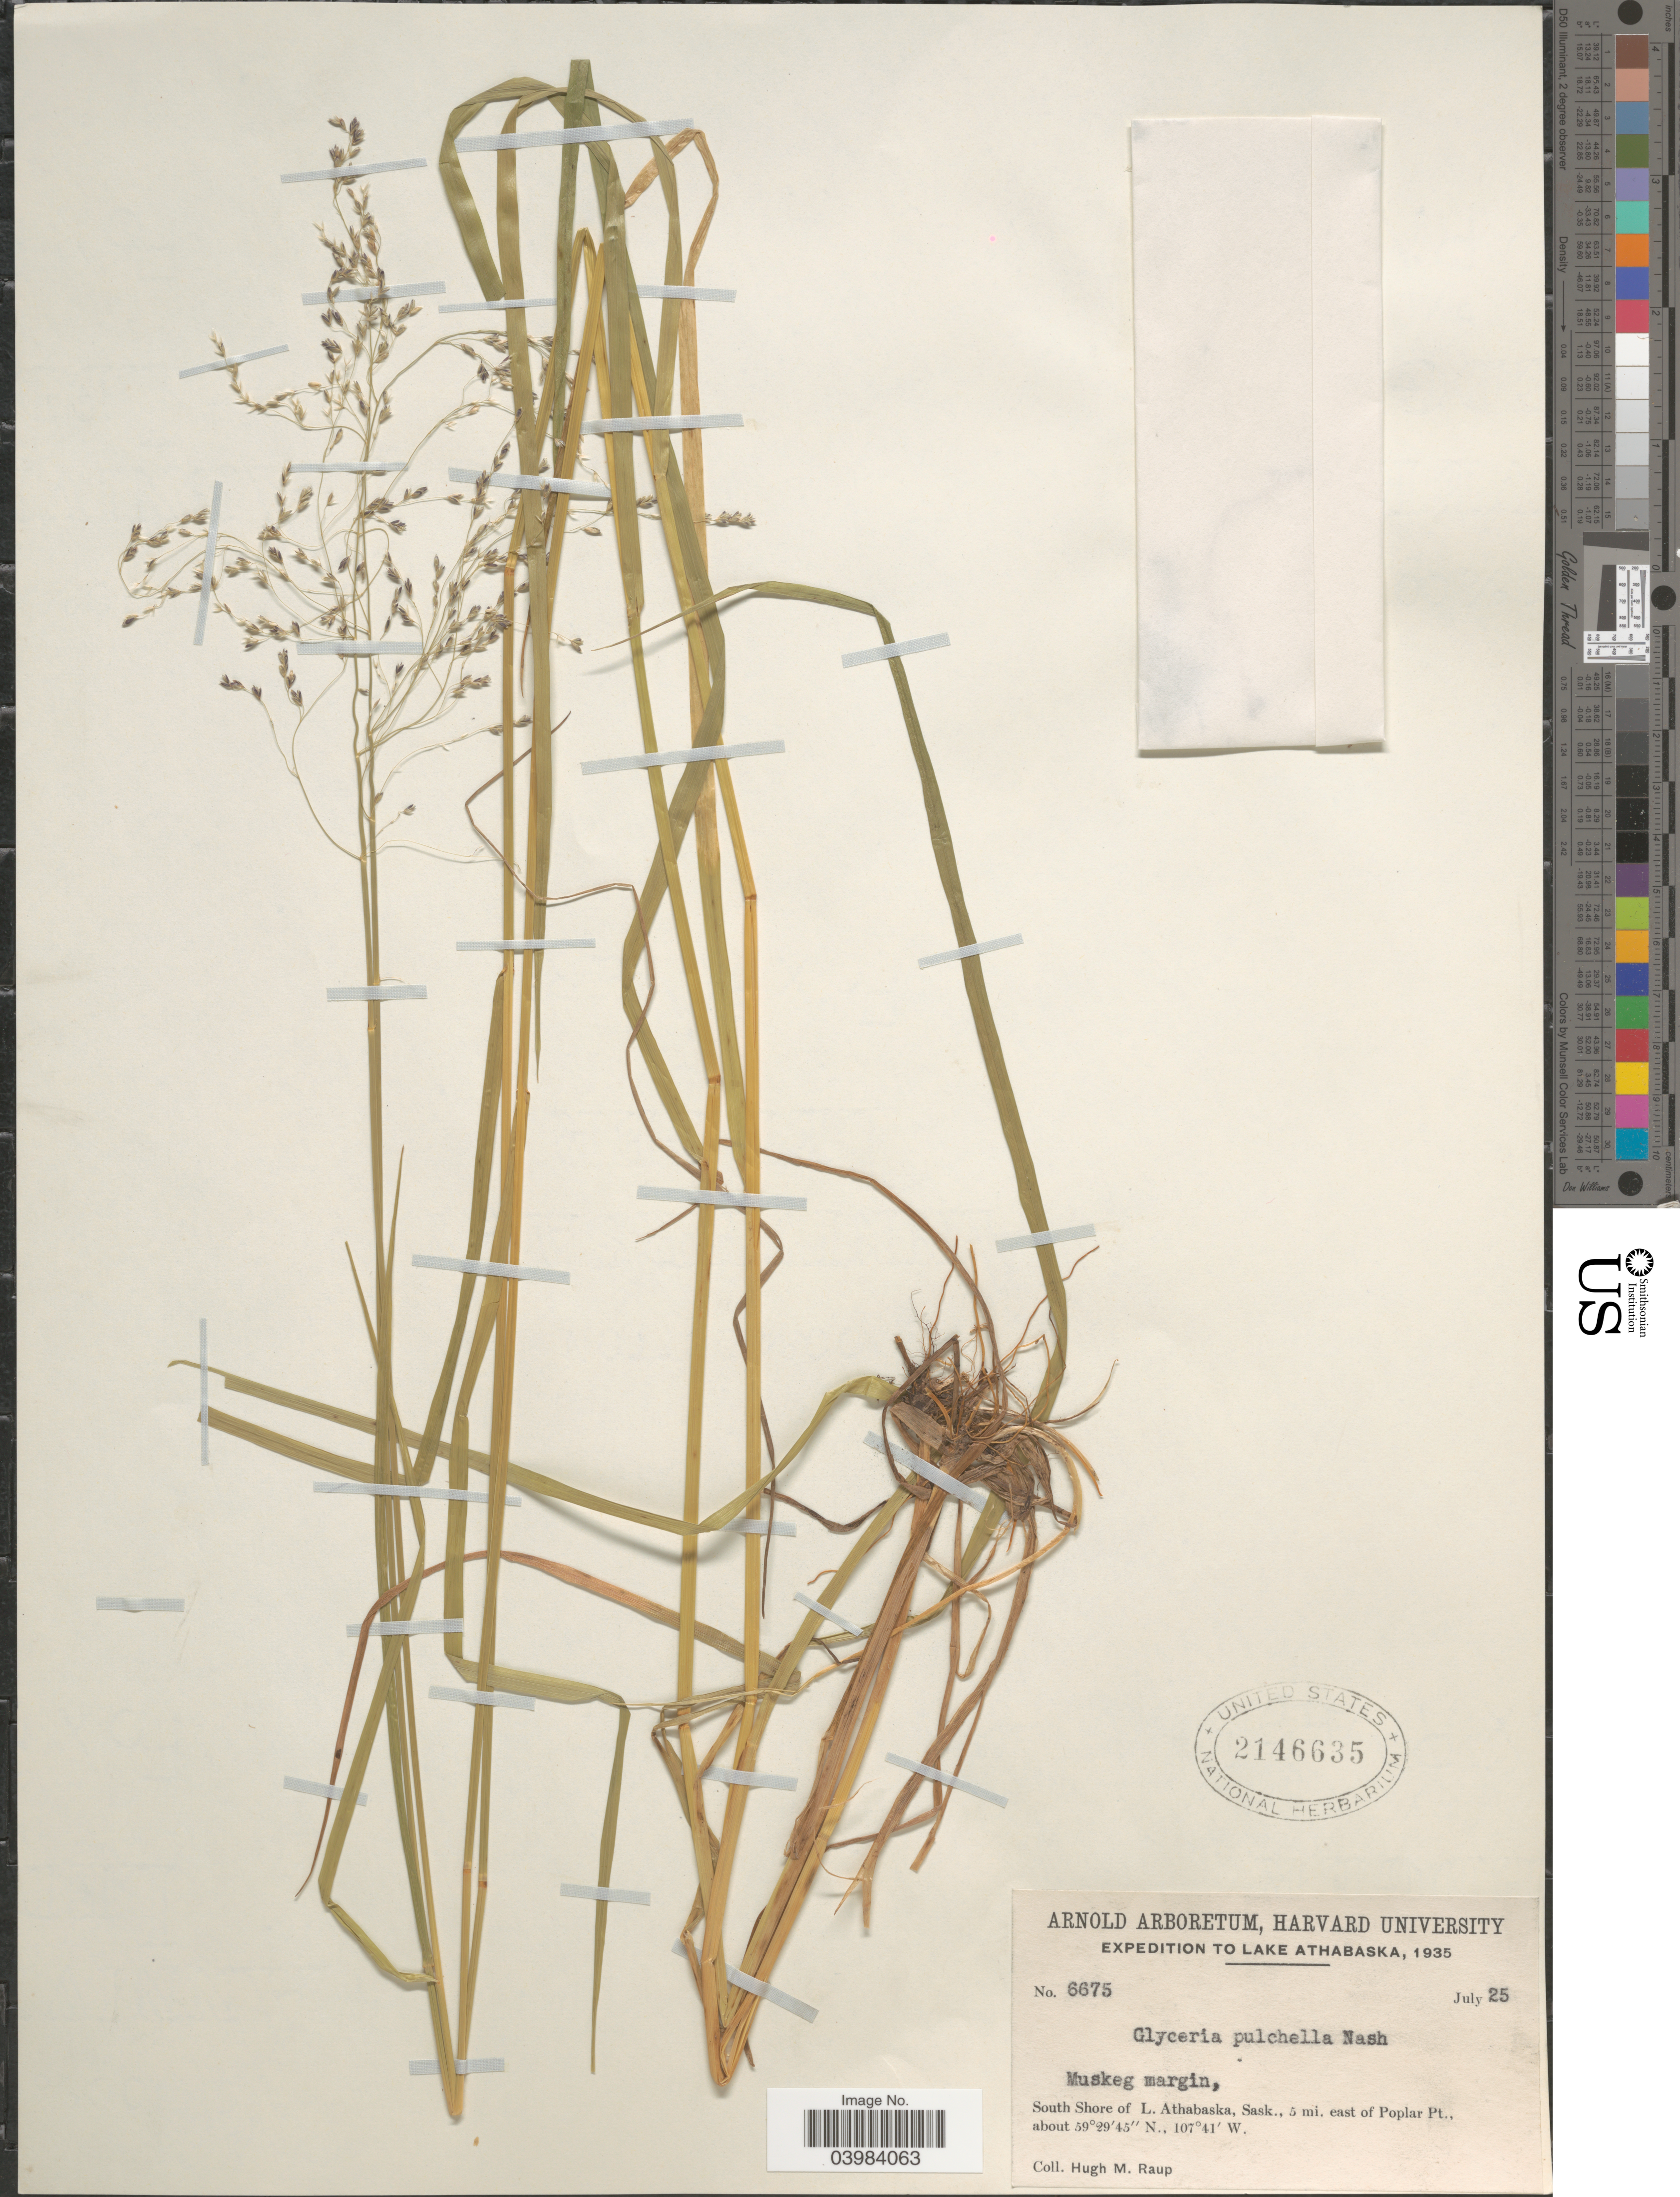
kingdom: Plantae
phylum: Tracheophyta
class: Liliopsida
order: Poales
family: Poaceae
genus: Glyceria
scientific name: Glyceria pulchella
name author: (Nash) K. Schum.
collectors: H. Raup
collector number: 6675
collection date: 1935-07-25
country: Canada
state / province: Saskatchewan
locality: Lake Athabaska. Muskeg margin, South Shore of L. Athabaska, 5 mi. east of Poplar Pt.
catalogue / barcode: US 2146635